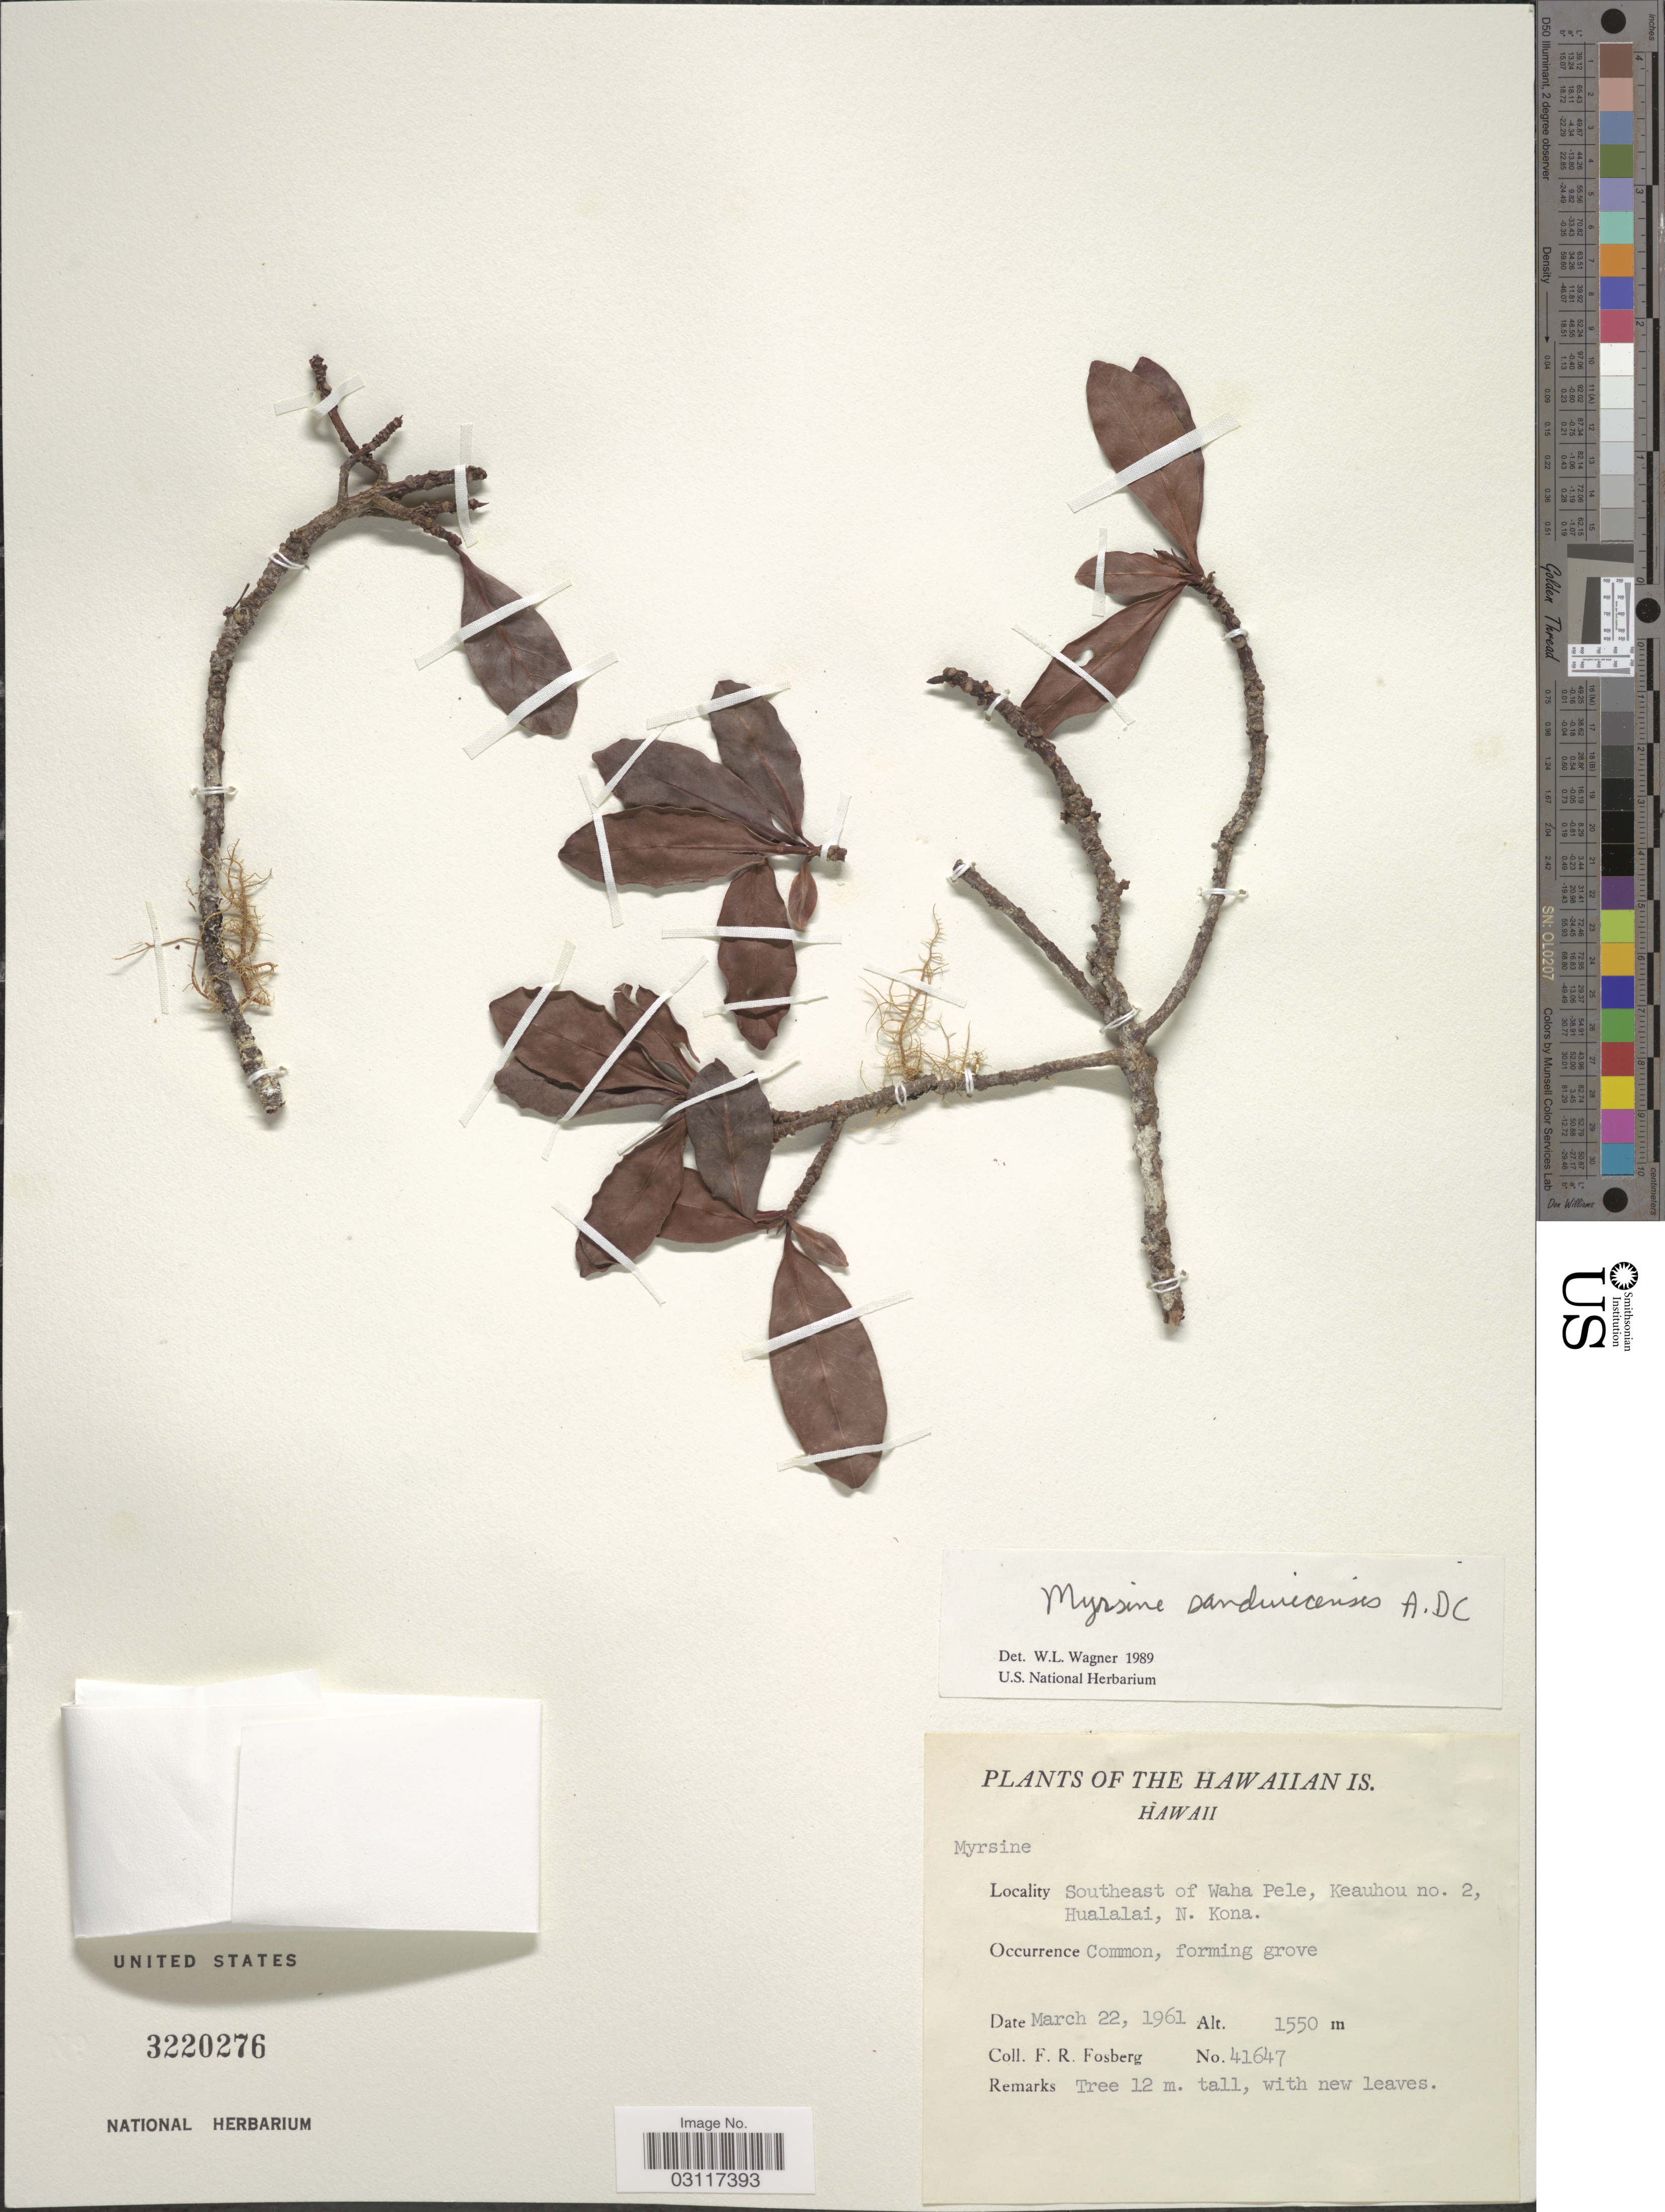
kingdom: Plantae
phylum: Tracheophyta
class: Magnoliopsida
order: Ericales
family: Primulaceae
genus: Myrsine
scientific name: Myrsine sandwicensis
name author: A. DC.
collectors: F. R. Fosberg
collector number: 41647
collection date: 1961-03-22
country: United States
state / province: Hawaii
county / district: Hawaii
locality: The Hawaiian Is., Southeast of Waha Pele, Keauhou no. 2. Hualalai, N. Kona.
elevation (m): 1550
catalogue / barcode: US 3220276